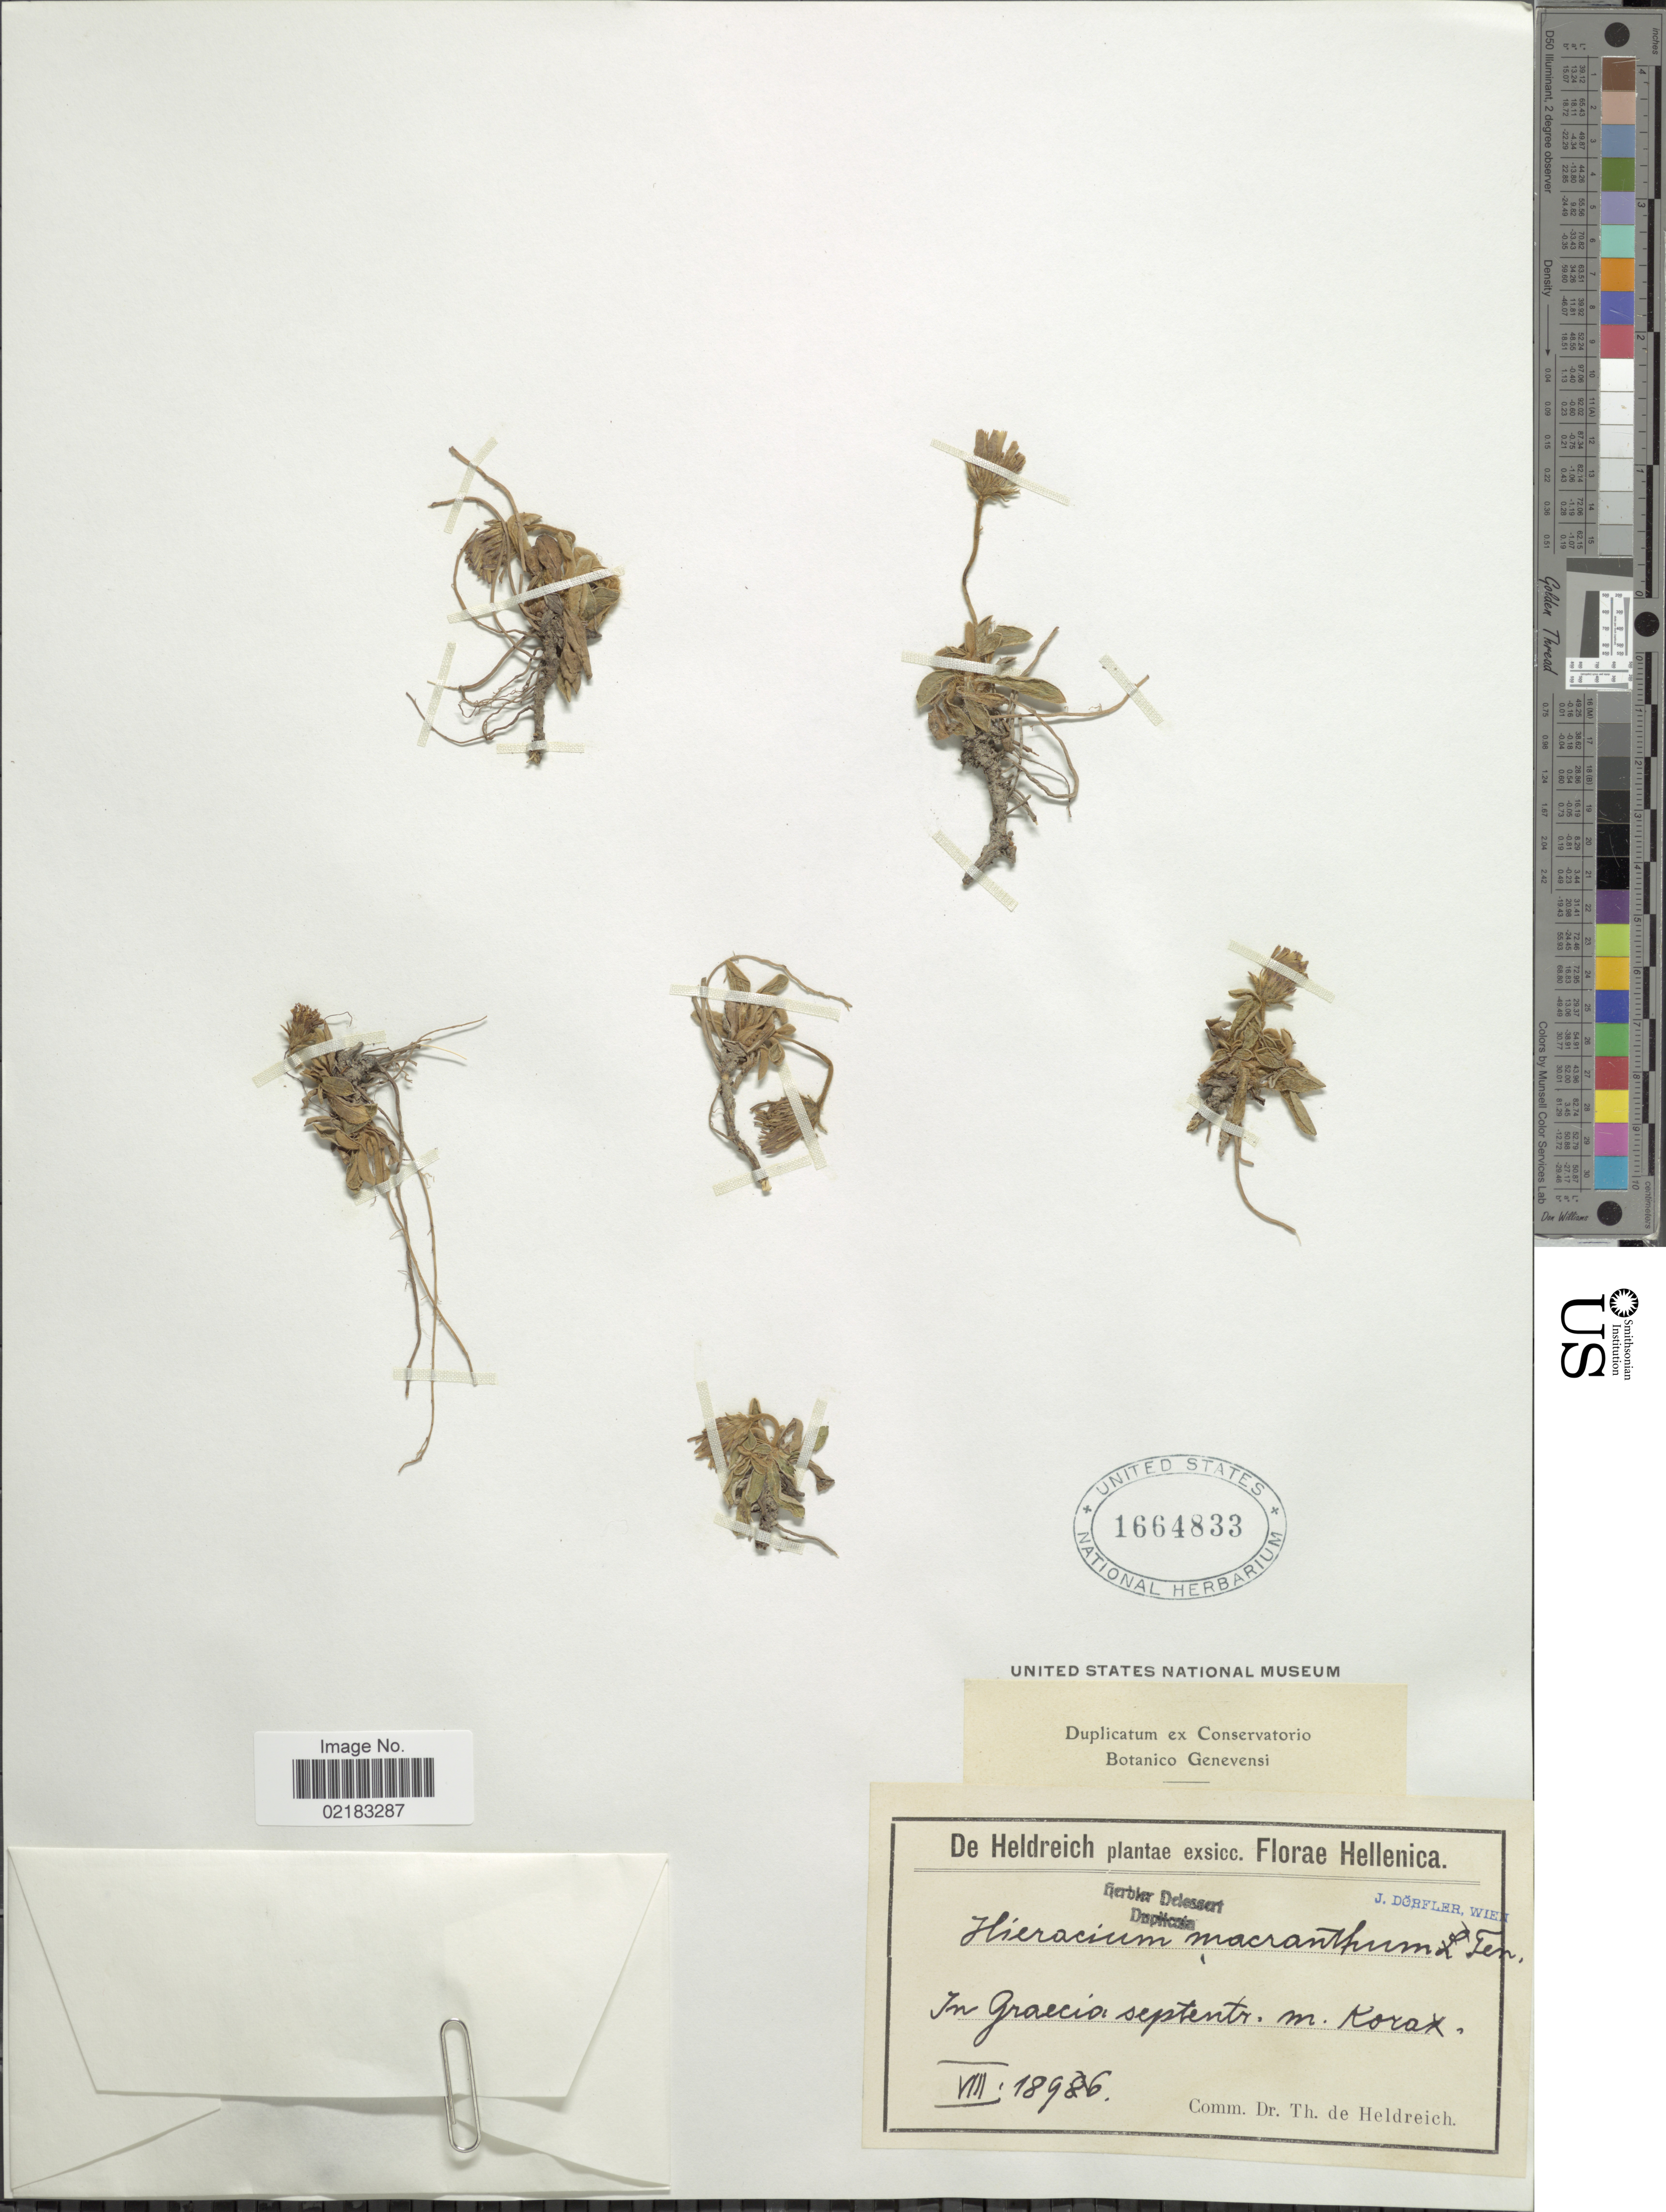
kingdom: Plantae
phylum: Tracheophyta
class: Magnoliopsida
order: Asterales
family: Asteraceae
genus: Hieracium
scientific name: Hieracium macranthum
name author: (Ten.) Ten.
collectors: -. De Heldreich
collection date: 1896-08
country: Greece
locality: Graecia septentr. m. Korax.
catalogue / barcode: US 1664833